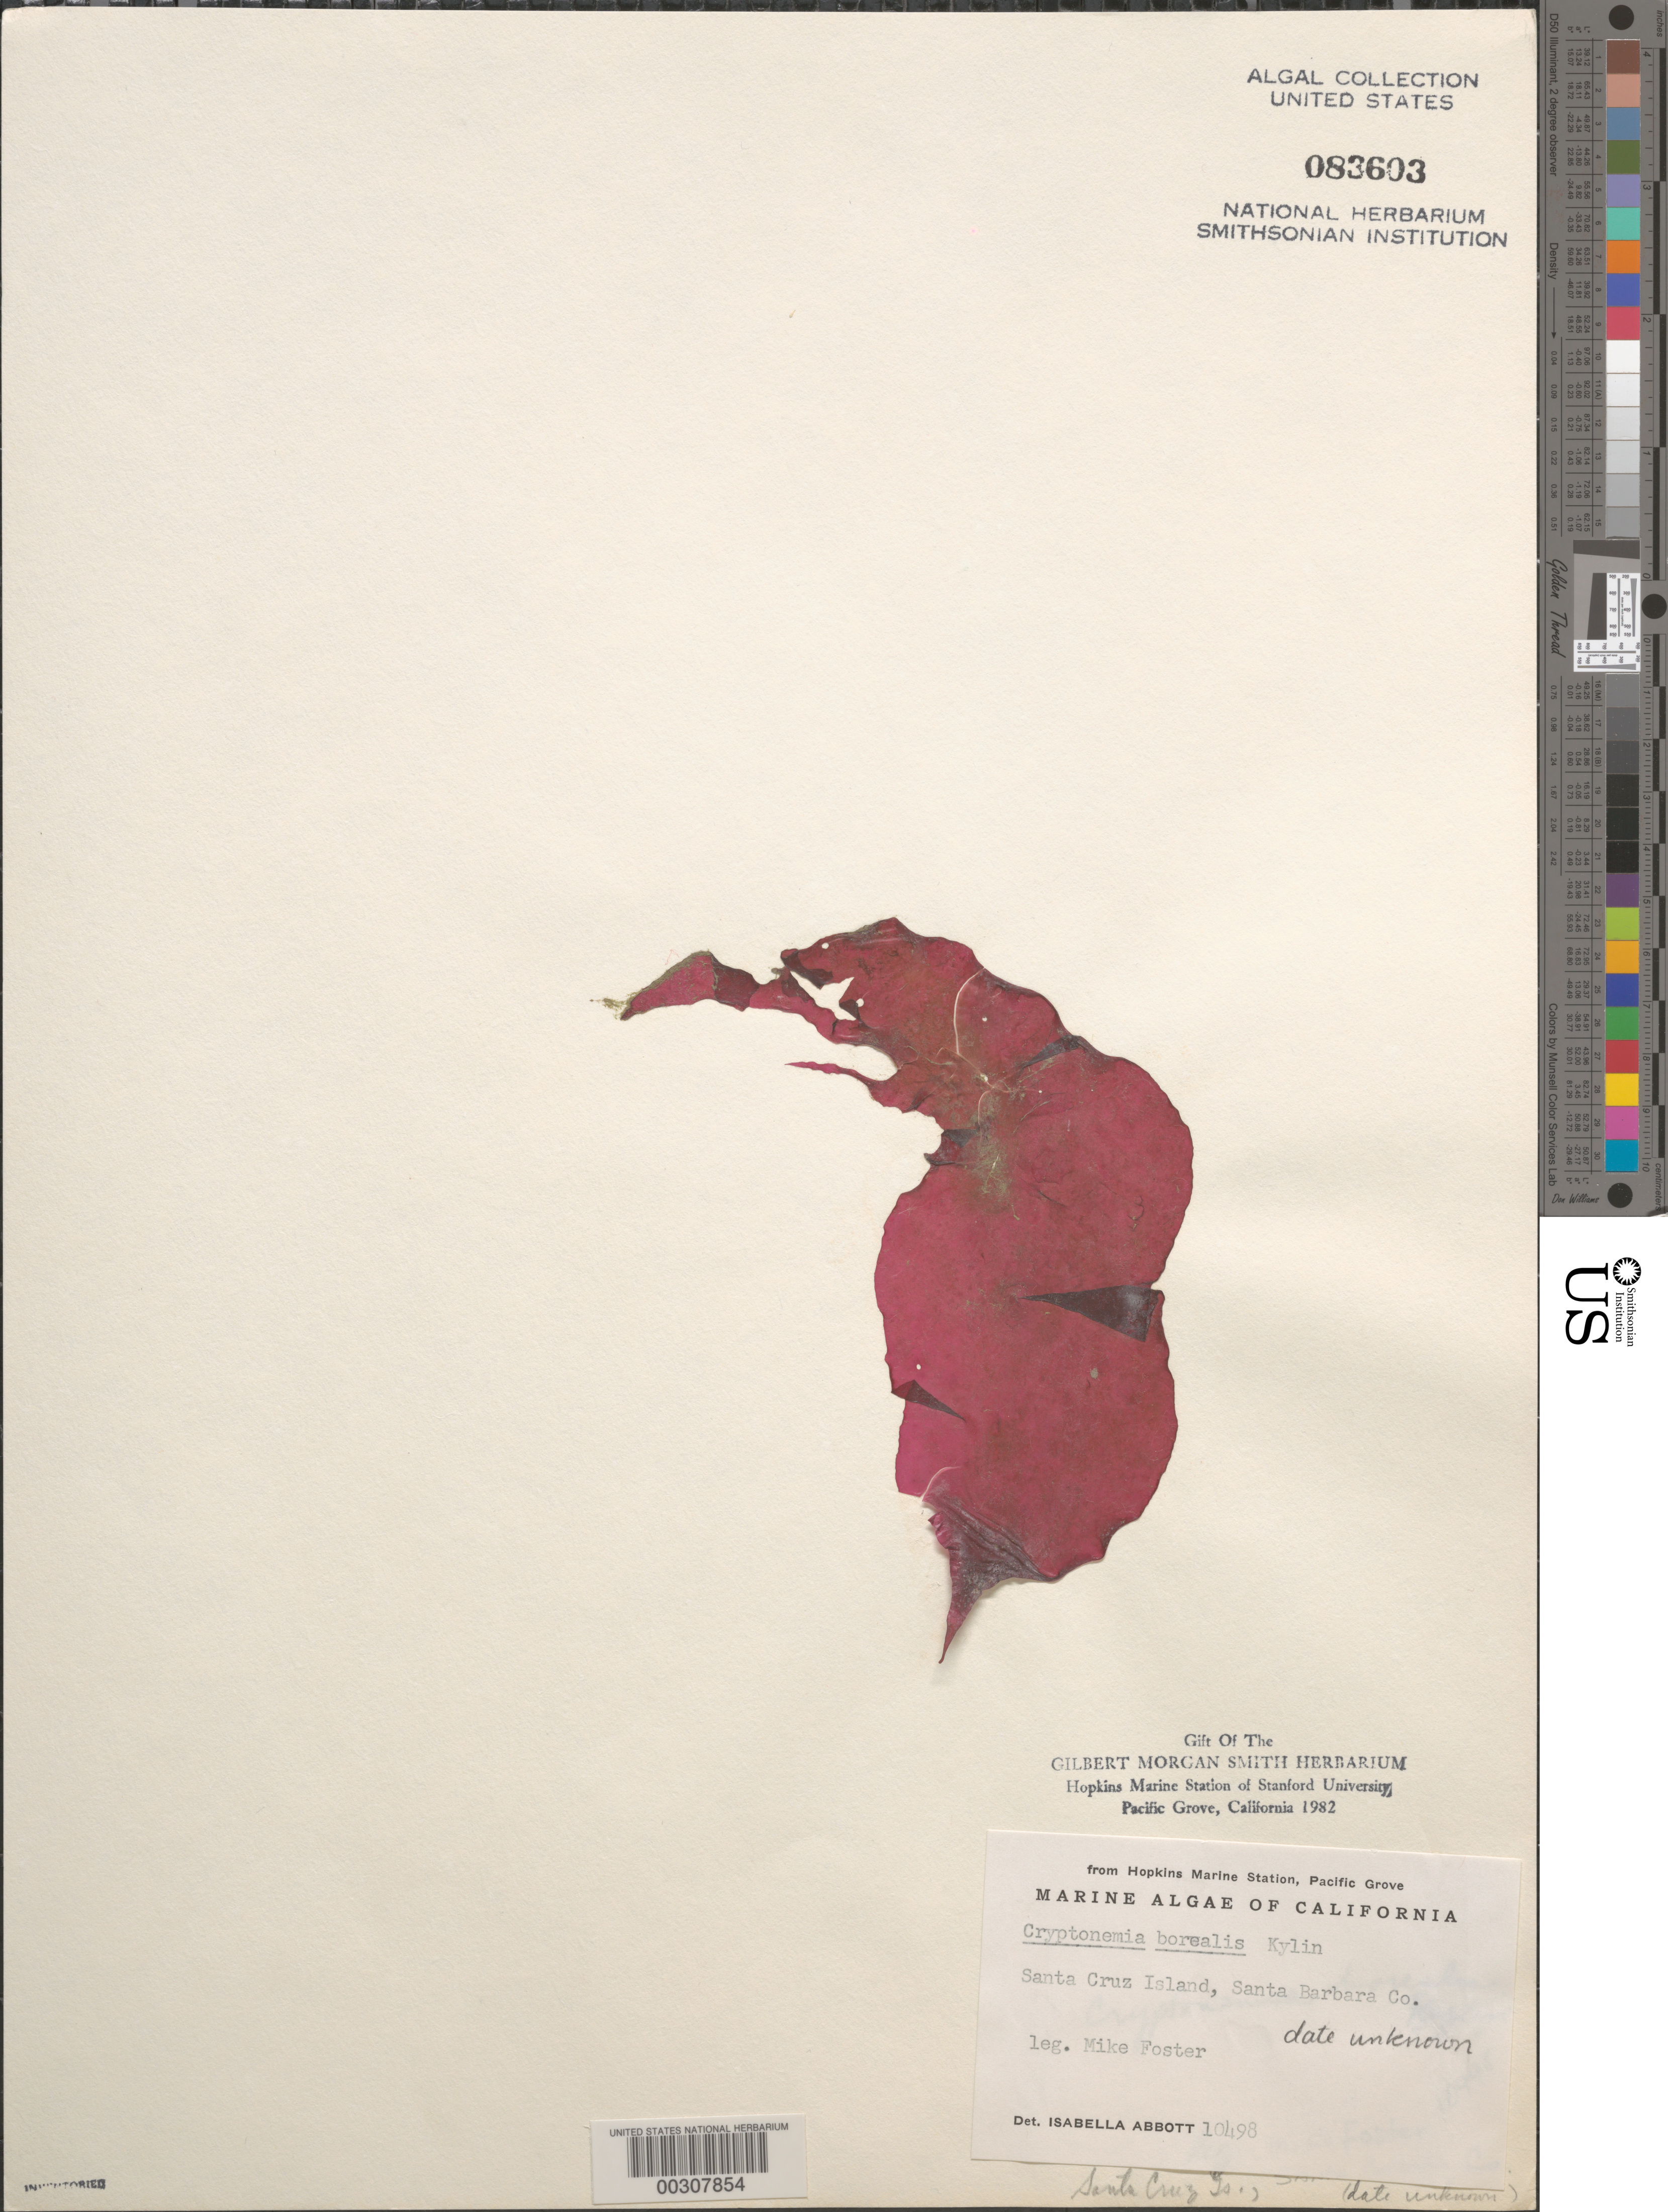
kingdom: Plantae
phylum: Rhodophyta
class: Florideophyceae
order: Halymeniales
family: Halymeniaceae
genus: Cryptonemia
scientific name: Cryptonemia borealis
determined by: Abbott, Isabella A.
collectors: M. Foster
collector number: IAA 10498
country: United States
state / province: California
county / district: Santa Barbara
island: Santa Cruz Island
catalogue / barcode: US 83603